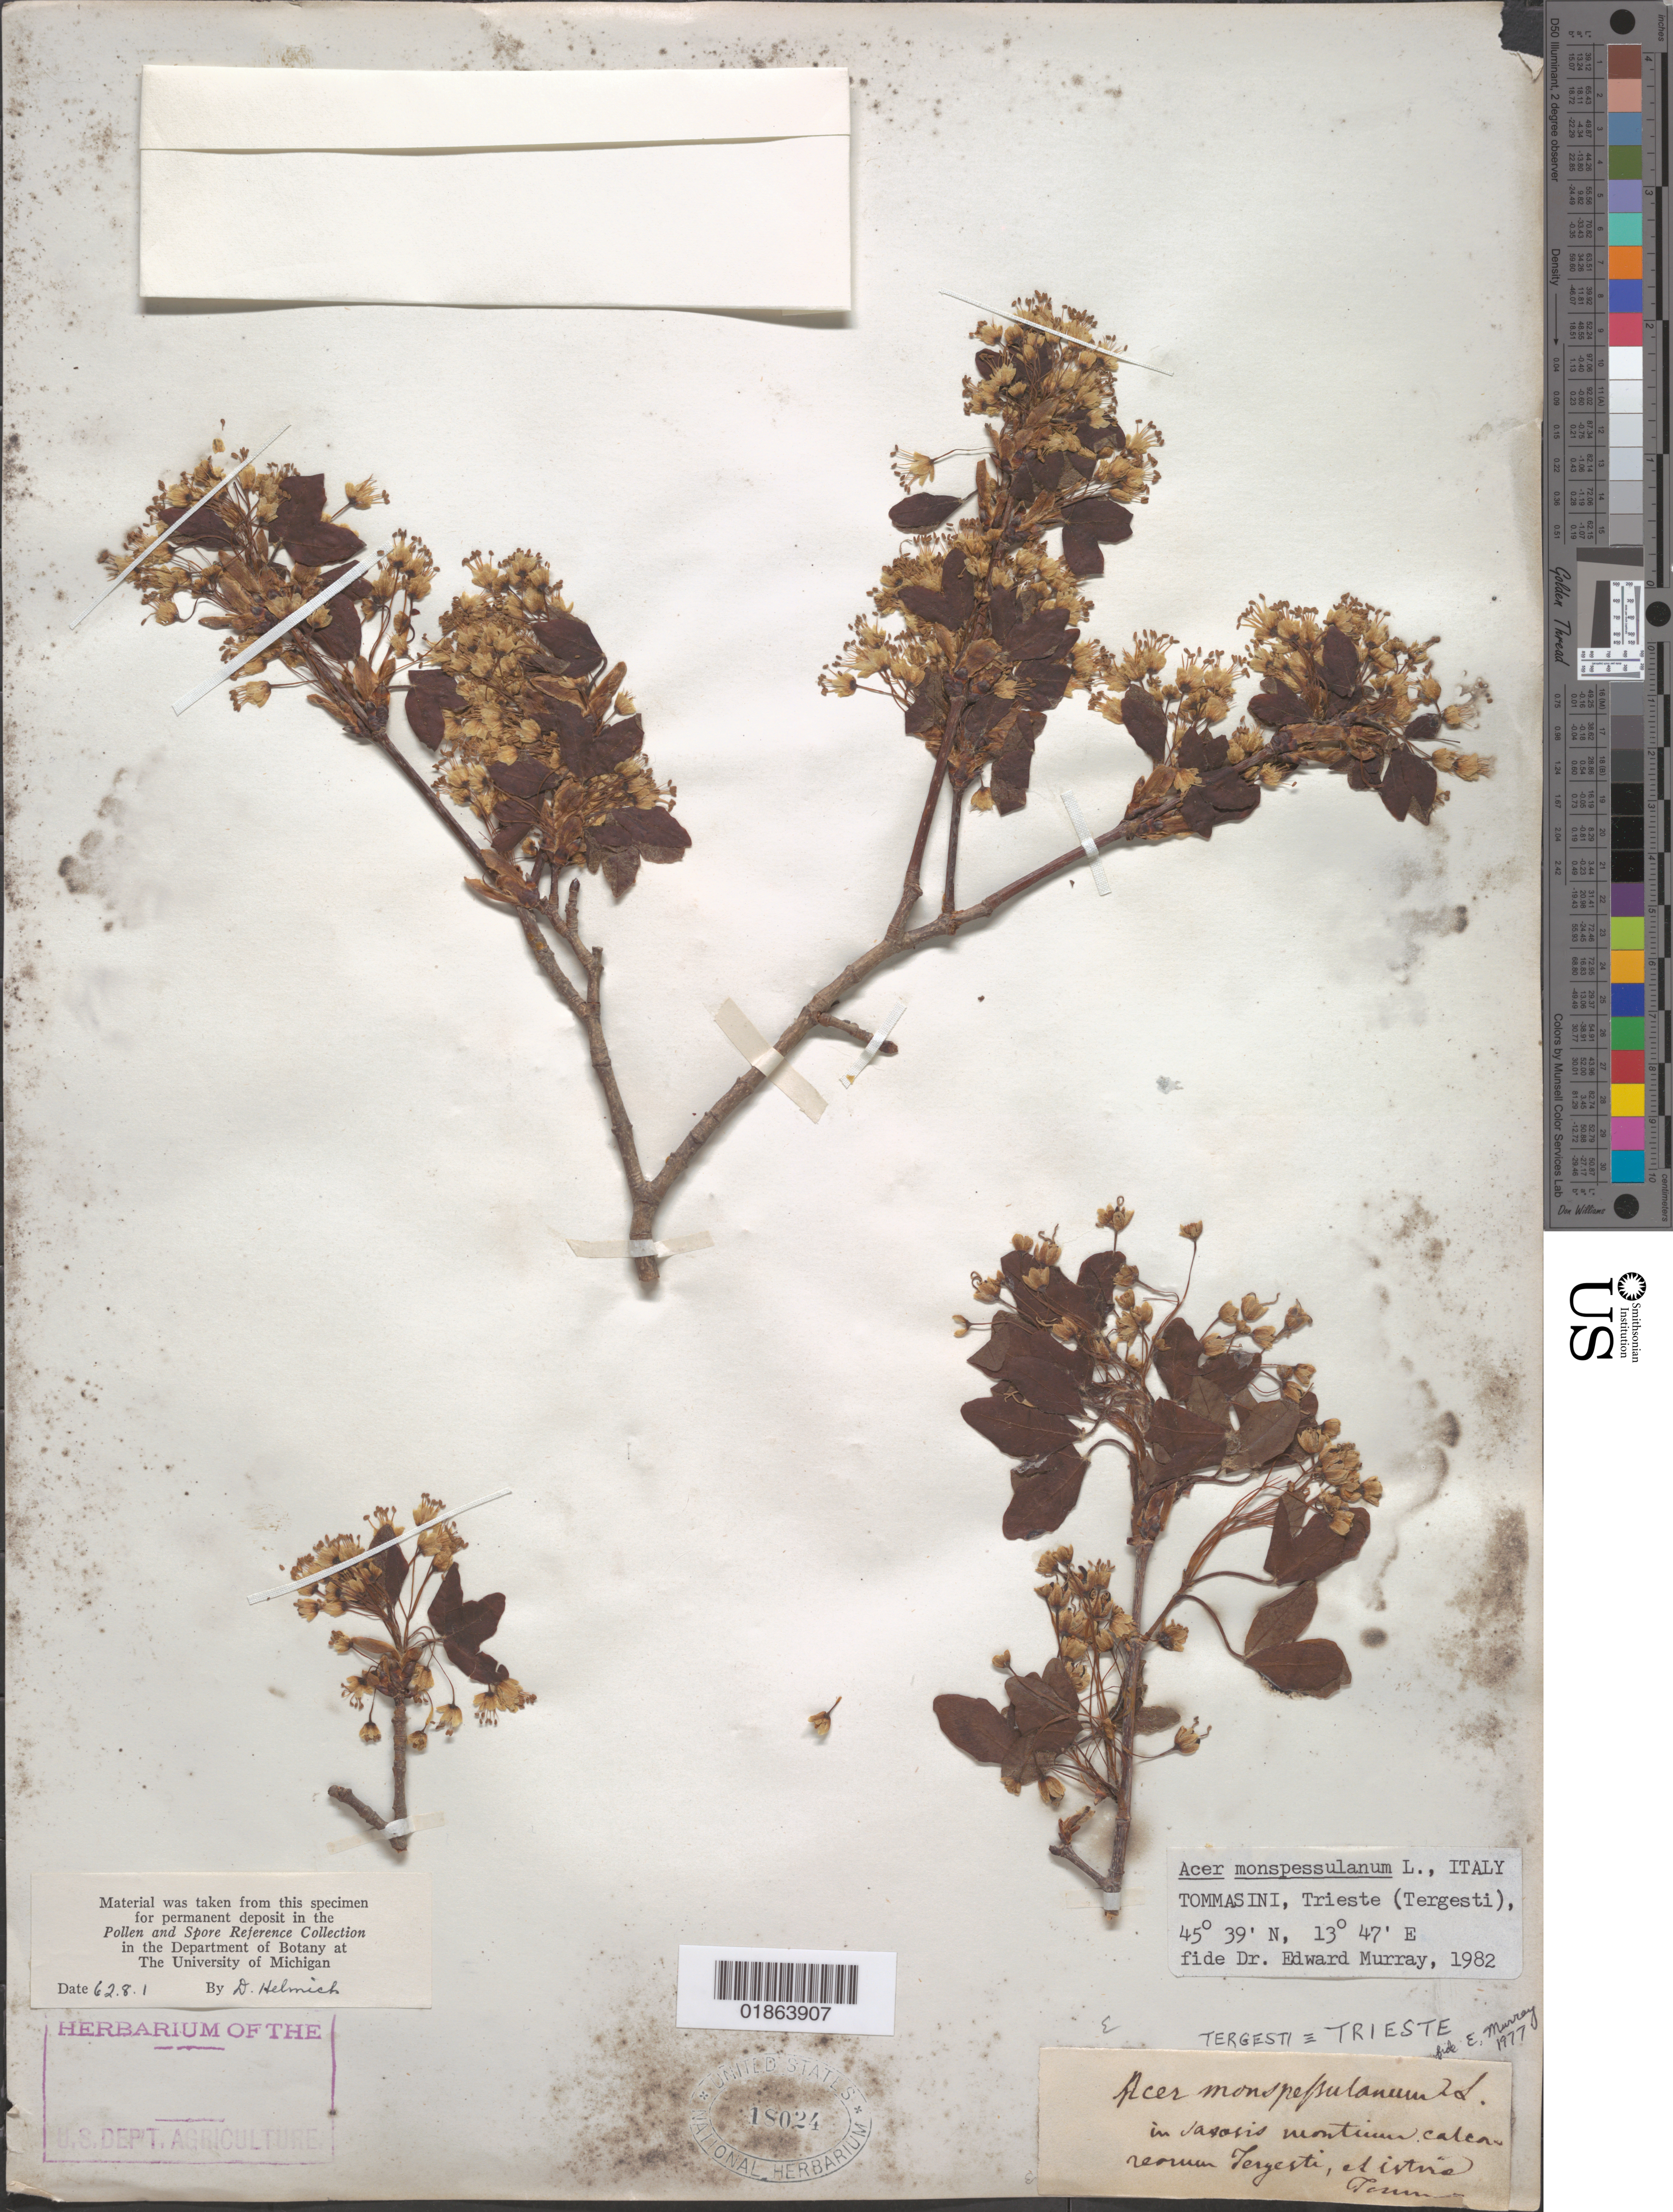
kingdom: Plantae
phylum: Tracheophyta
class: Magnoliopsida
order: Sapindales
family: Sapindaceae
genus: Acer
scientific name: Acer monspessulanum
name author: L.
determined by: Murray, Edward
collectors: M. Tommasini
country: Italy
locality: Tergesti [Trieste]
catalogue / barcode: US 18024